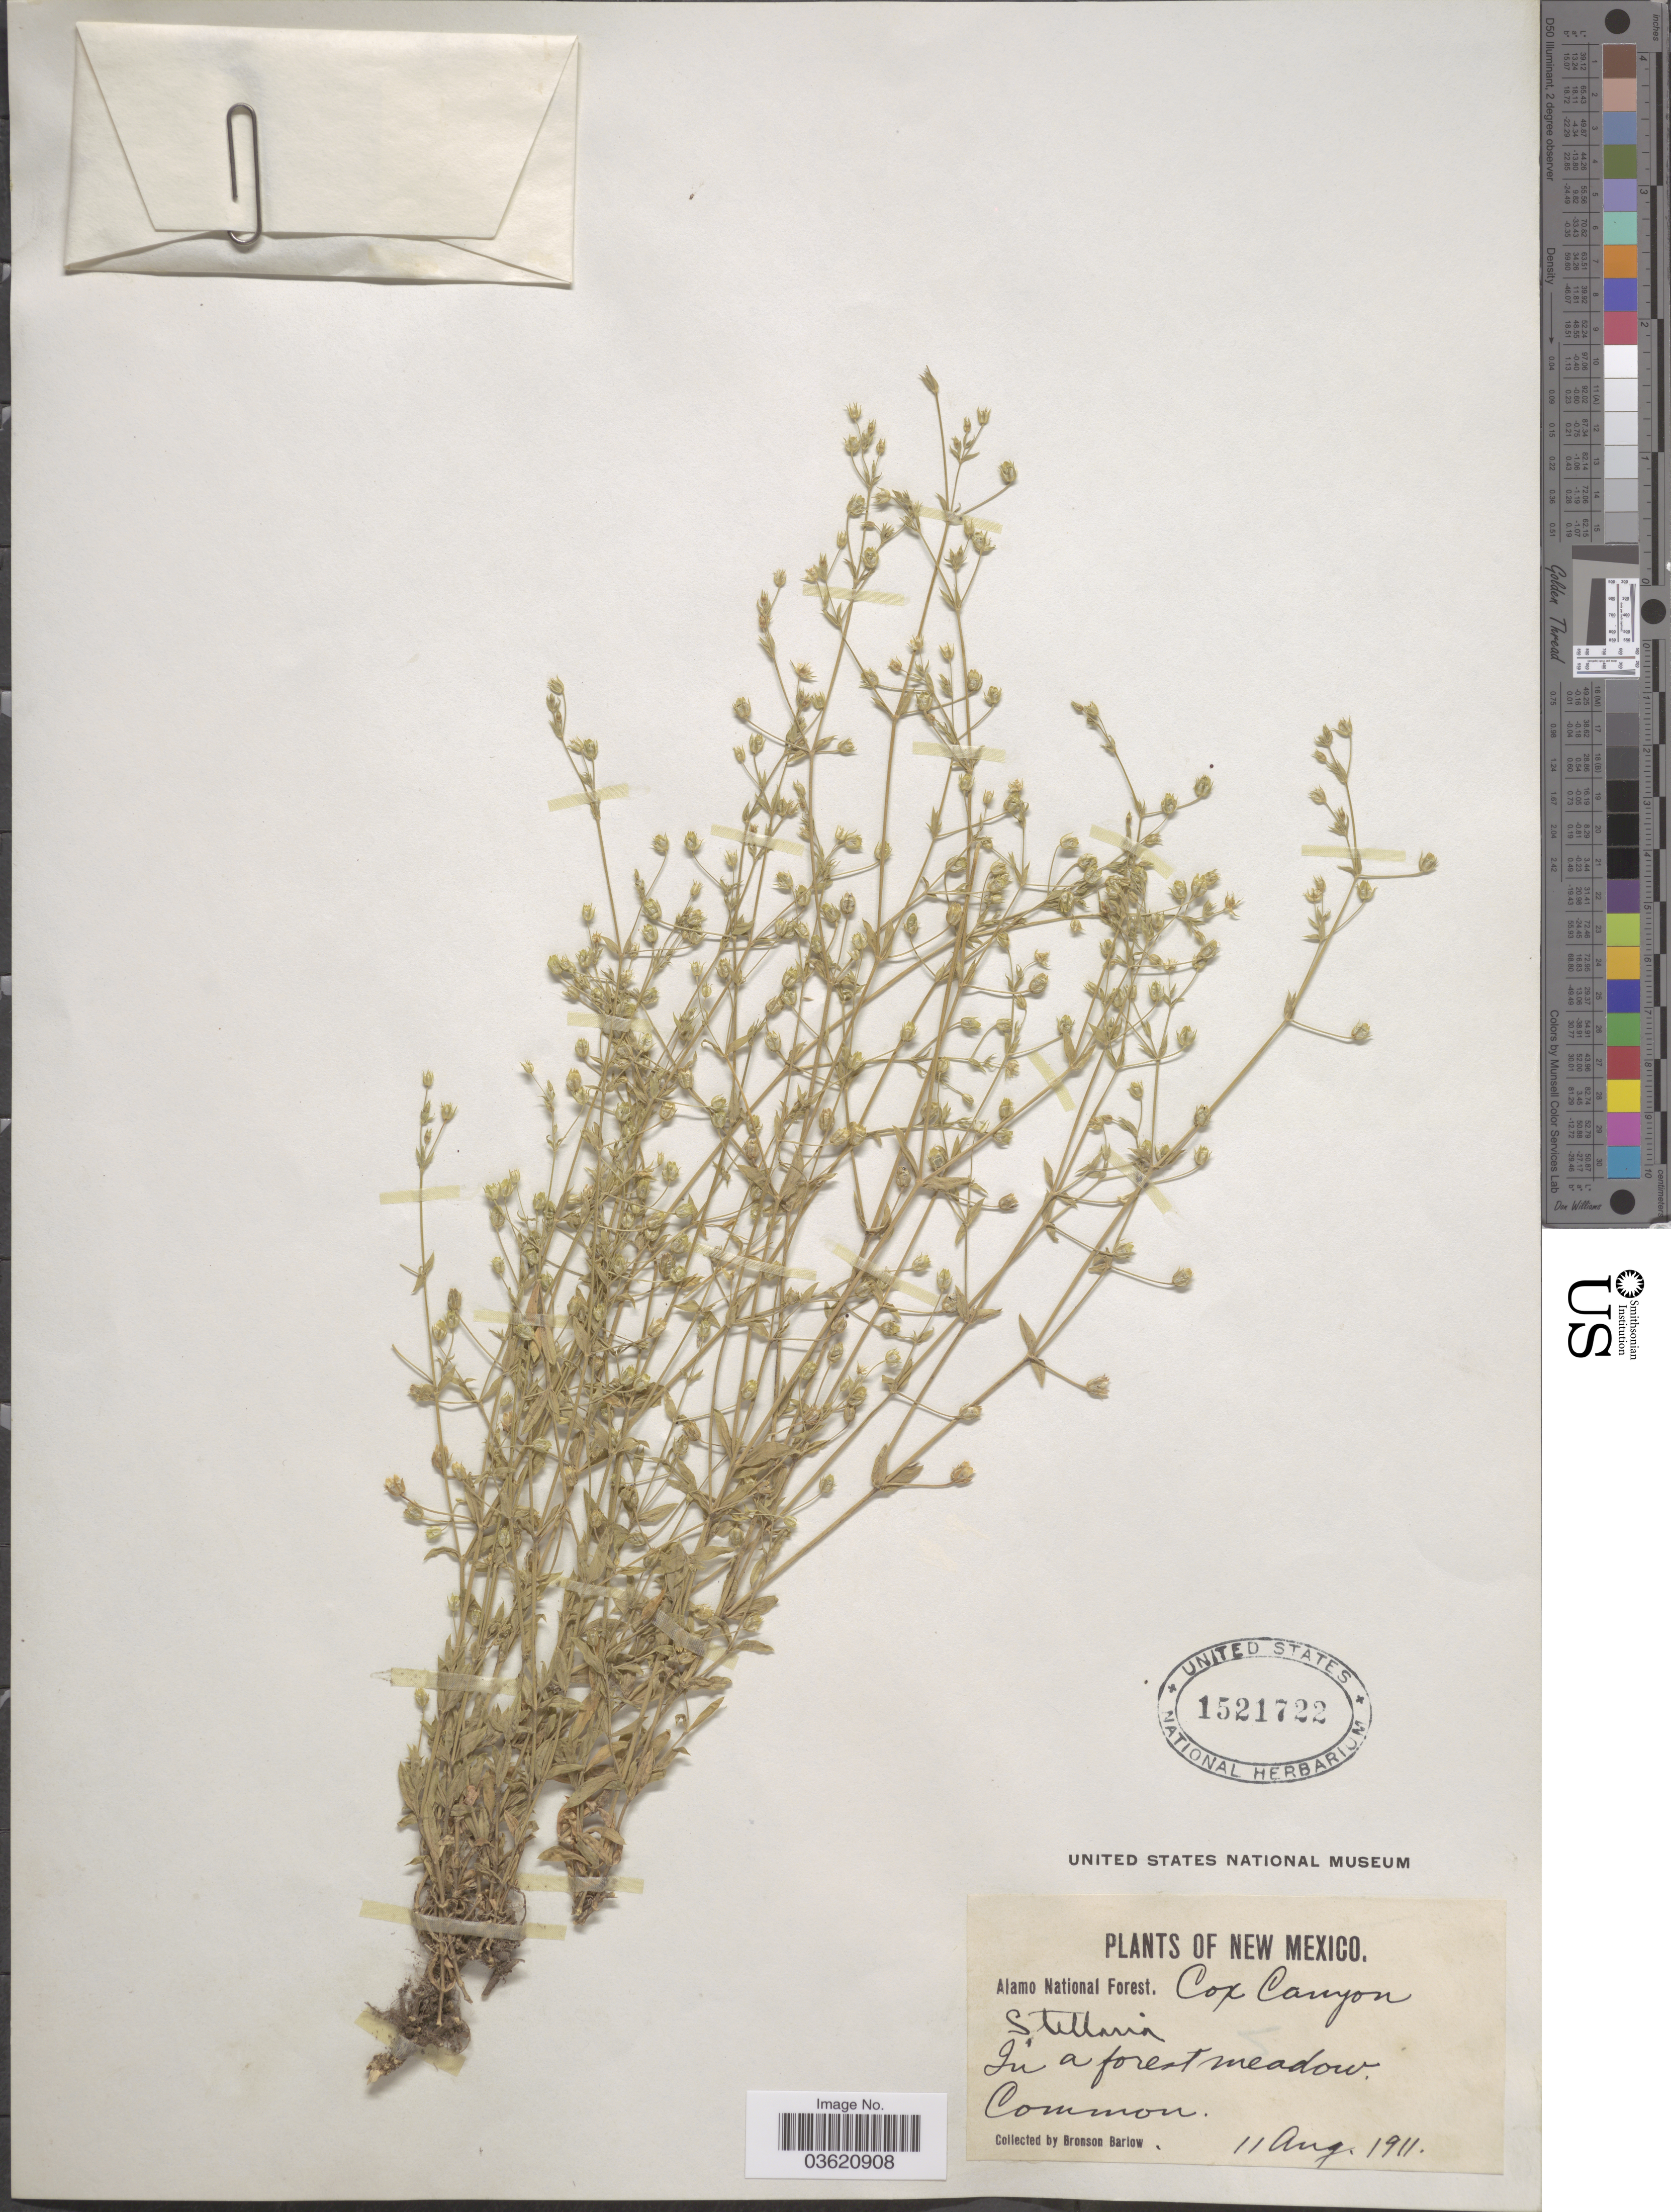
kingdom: Plantae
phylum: Tracheophyta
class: Magnoliopsida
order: Caryophyllales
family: Caryophyllaceae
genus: Arenaria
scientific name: Arenaria lanuginosa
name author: (Michx.) Rohrb.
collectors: Barlow, B.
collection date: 1911-08-11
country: United States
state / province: New Mexico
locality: Alamo National Forest. Cox Canyon.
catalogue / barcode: US 1521722